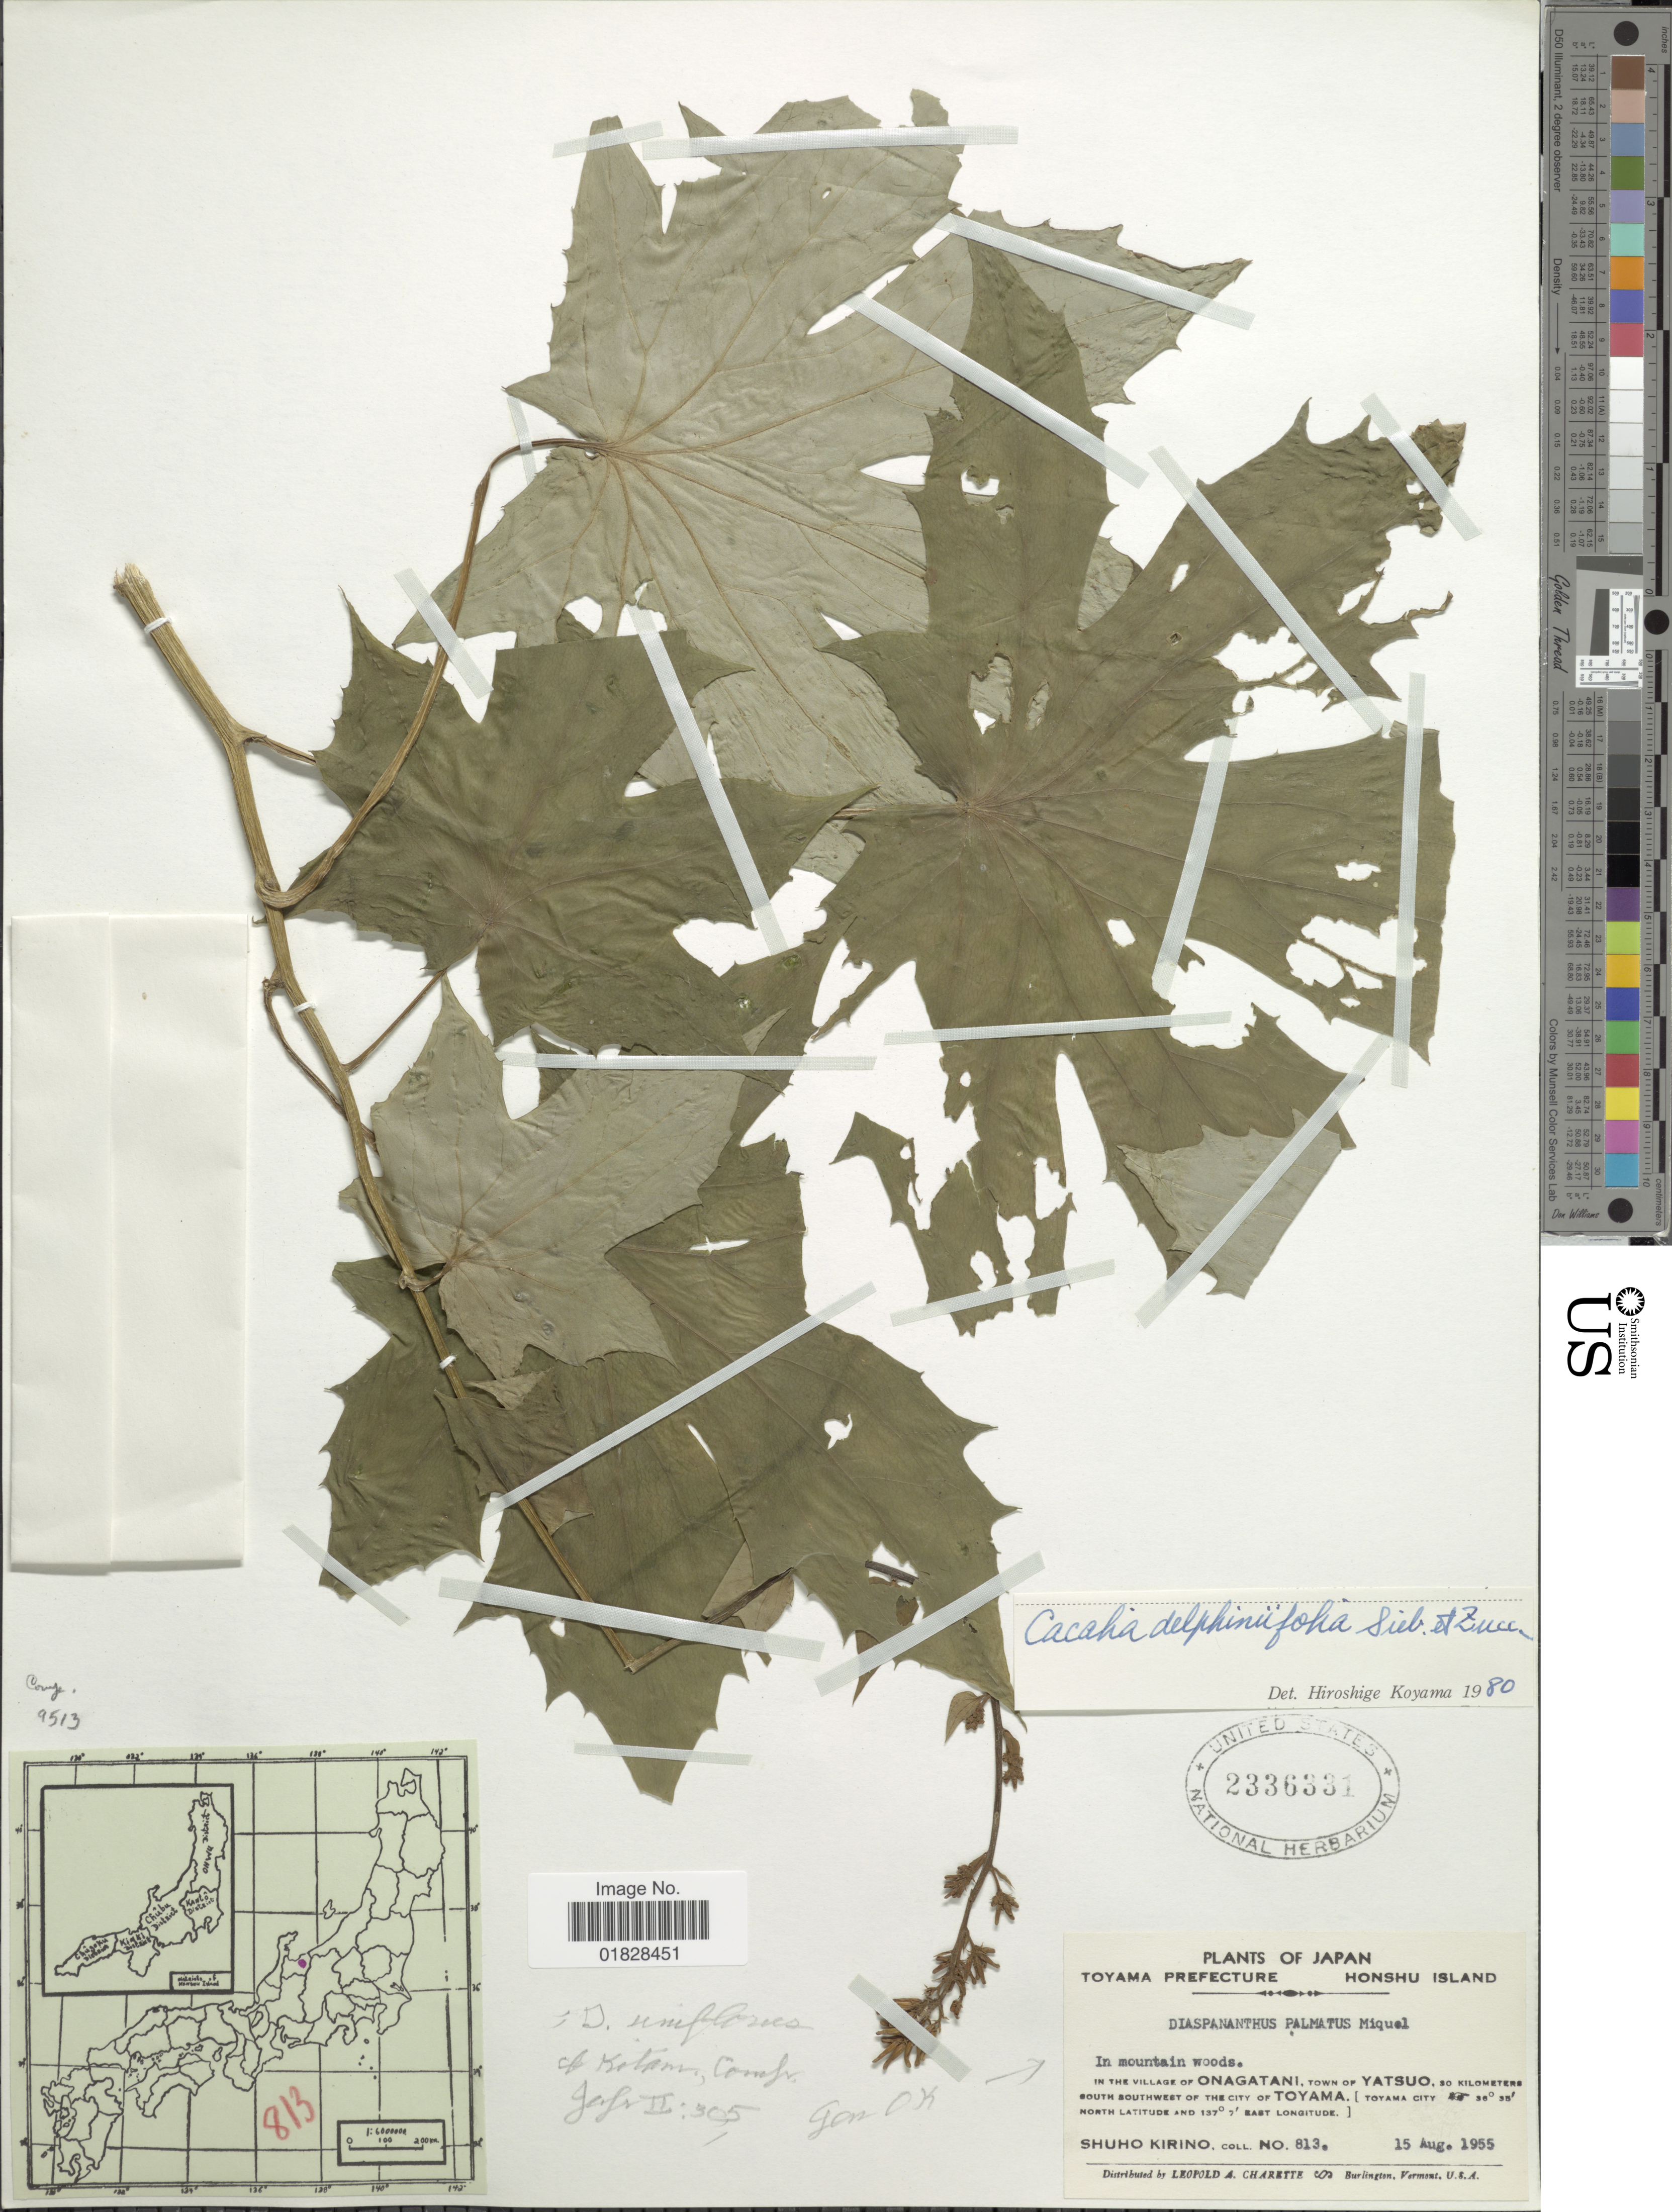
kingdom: Plantae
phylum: Tracheophyta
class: Magnoliopsida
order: Asterales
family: Asteraceae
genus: Parasenecio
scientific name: Parasenecio delphiniifolia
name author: H. Koyama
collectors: S. Kirino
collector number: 813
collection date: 1955-08-15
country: Japan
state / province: Toyama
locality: Toyama Prefecture. Honshu Island. In mountain woods. In the village of Onagatani, town of Yatsuo, 30 kilometers south southwest of the city of Toyama [Toyama City]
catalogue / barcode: US 2336331